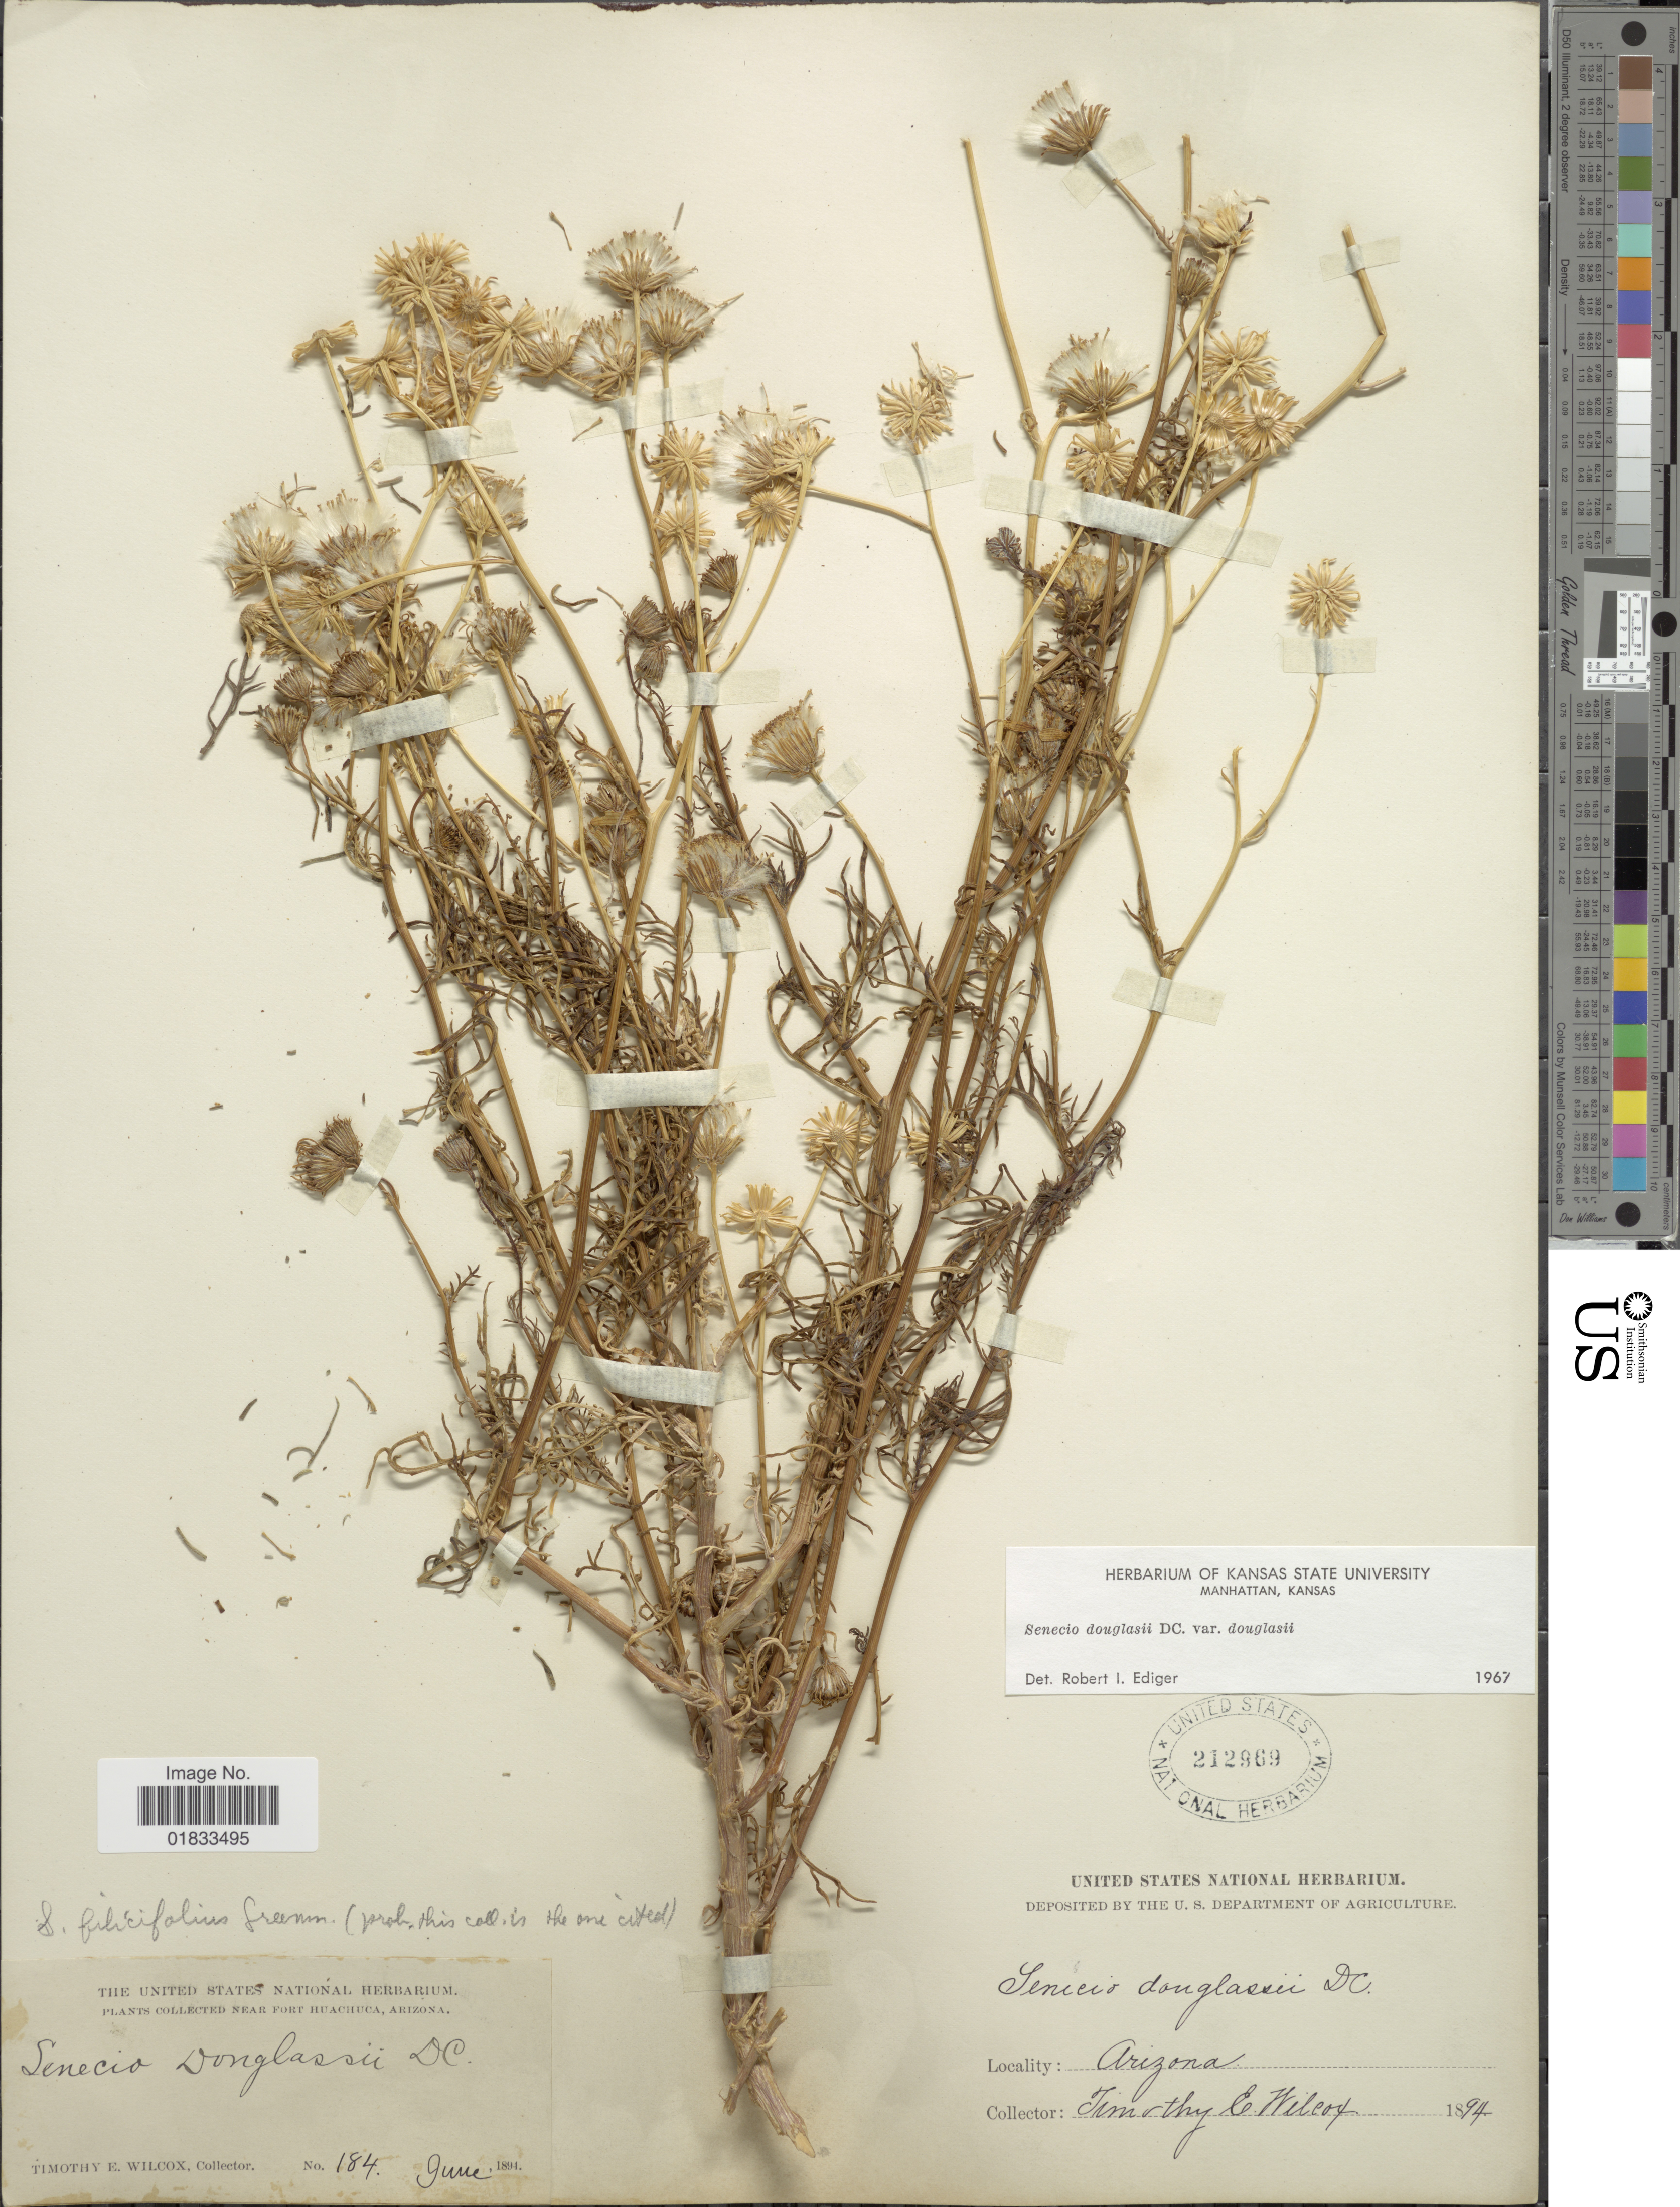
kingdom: Plantae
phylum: Tracheophyta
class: Magnoliopsida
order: Asterales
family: Asteraceae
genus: Senecio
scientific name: Senecio flaccidus var. douglasii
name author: (DC.) B.L. Turner & T.M. Barkley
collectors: T. E. Wilcox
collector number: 184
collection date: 1894-06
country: United States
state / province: Arizona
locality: Near Fort Huachuca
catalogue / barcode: US 212969